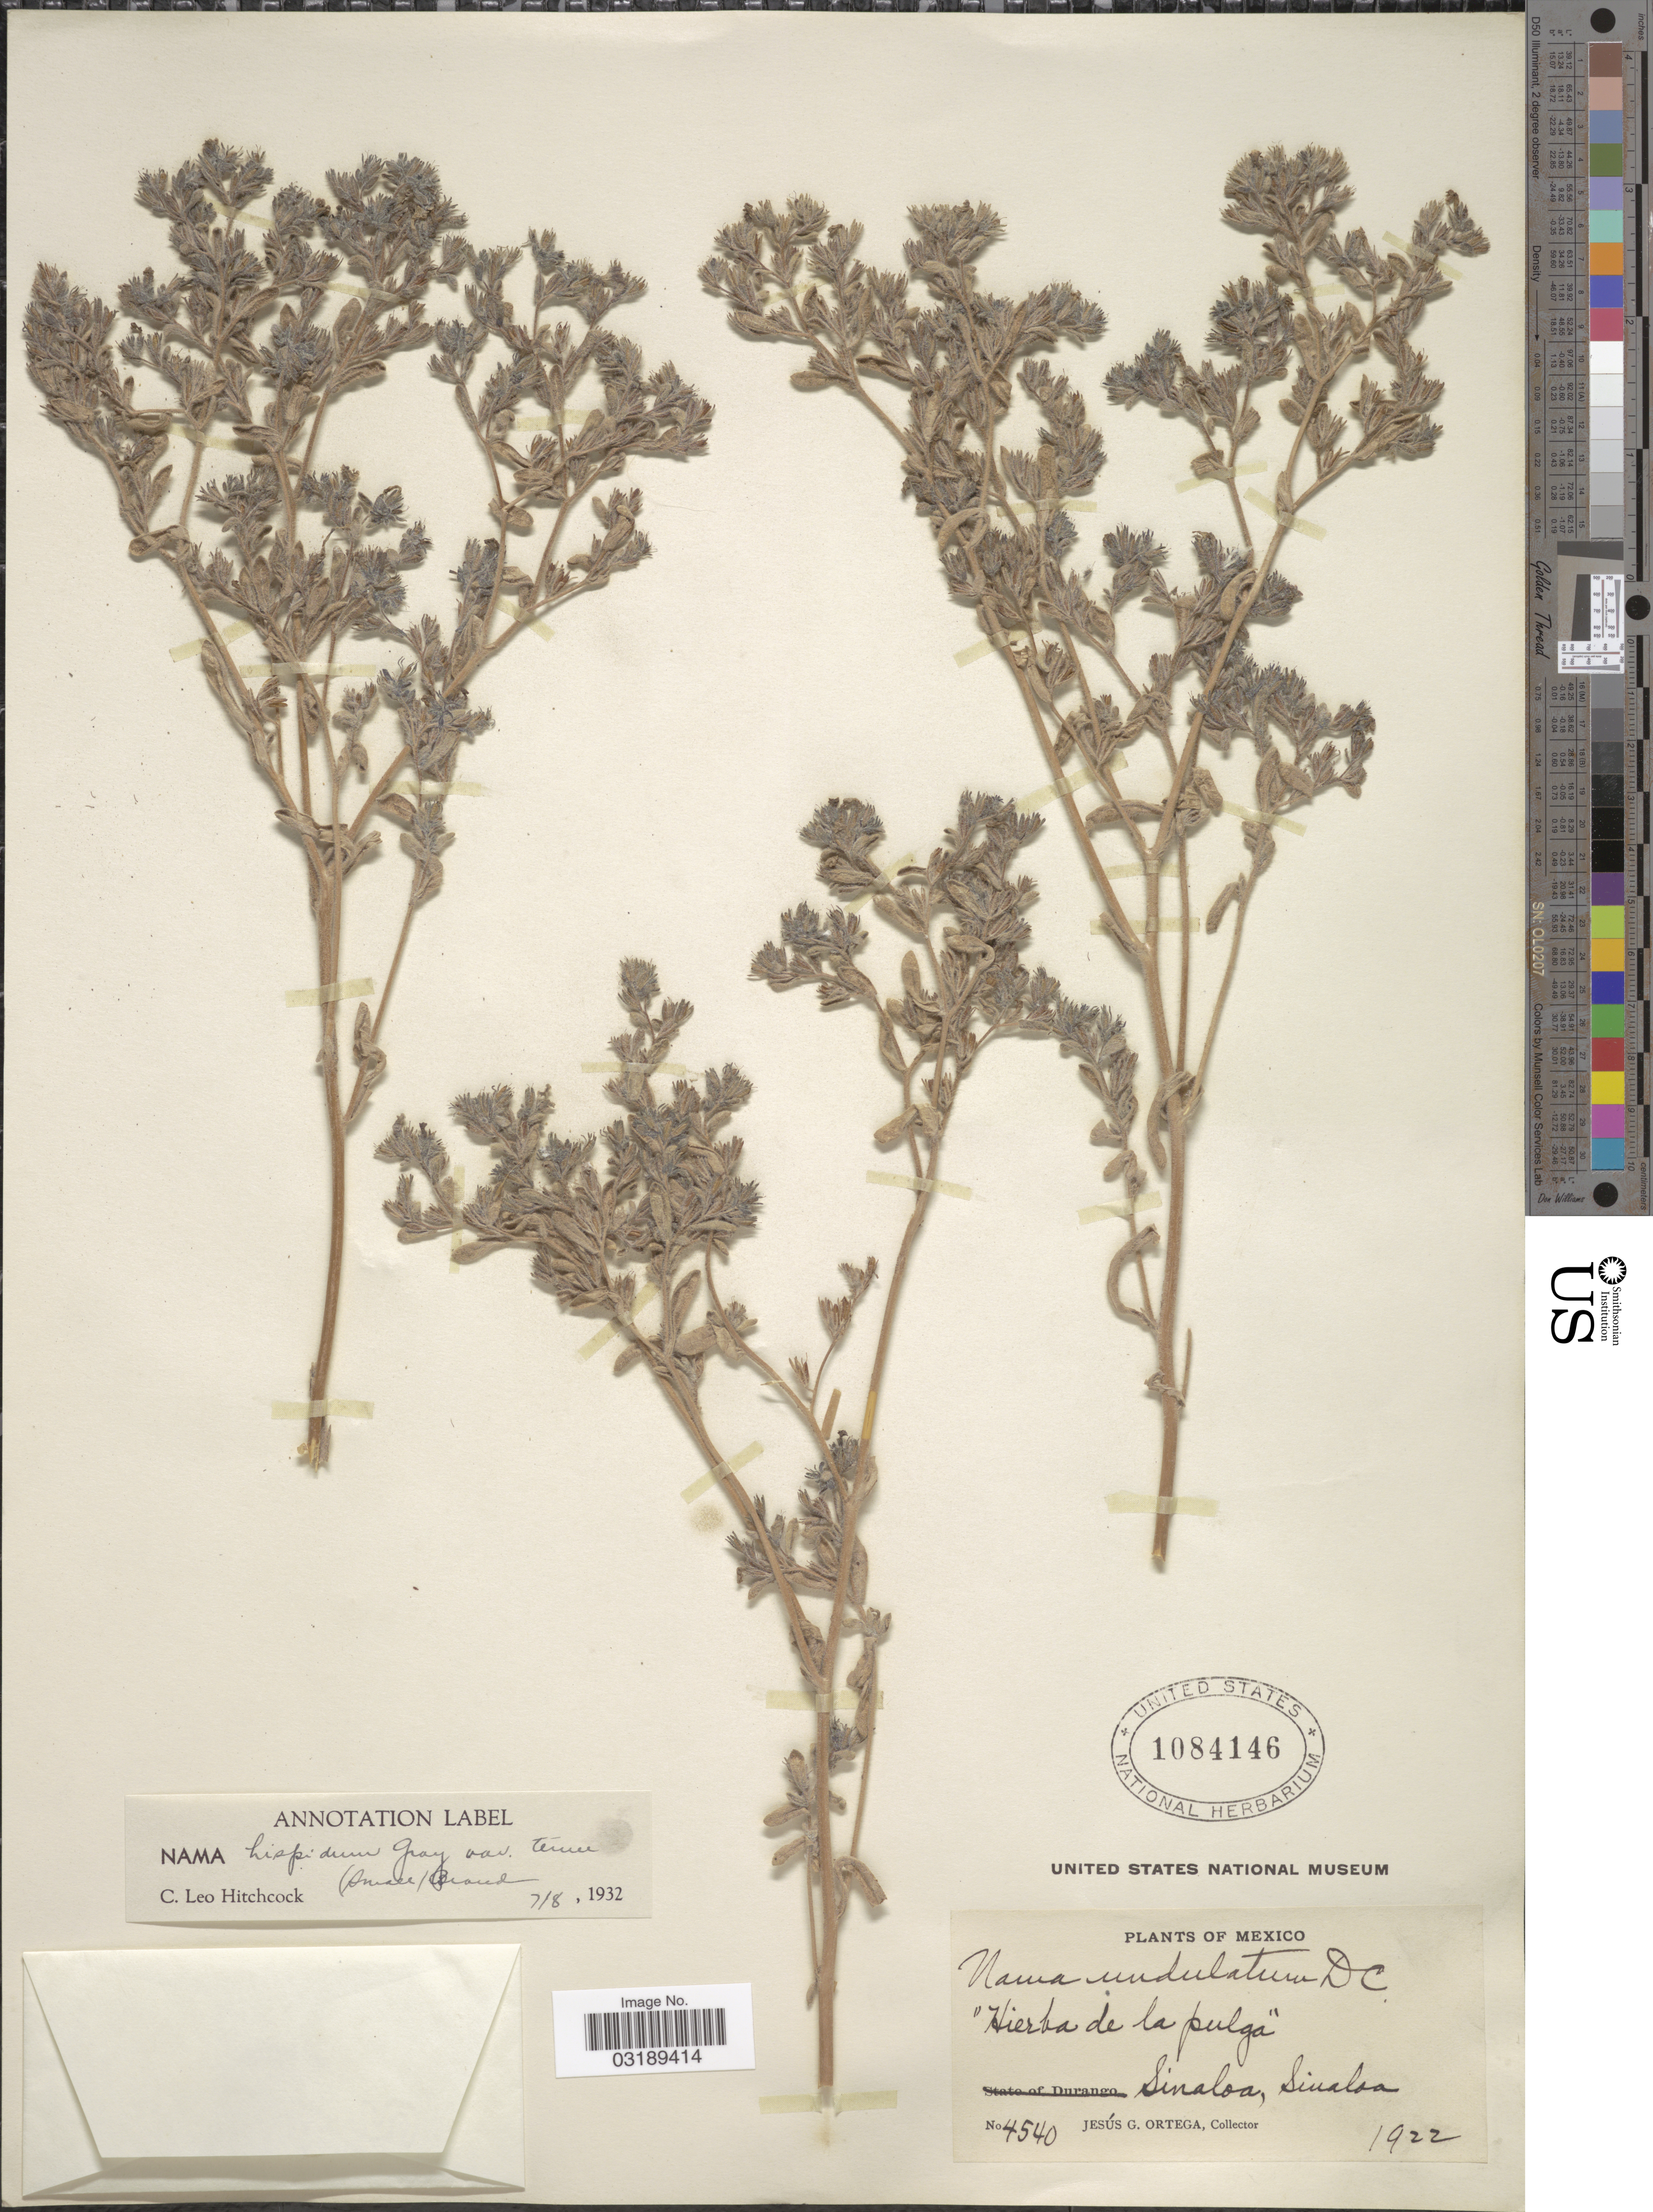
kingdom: Plantae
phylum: Tracheophyta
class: Magnoliopsida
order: Boraginales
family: Namaceae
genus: Nama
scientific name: Nama sp.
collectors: J. Ortega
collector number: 4540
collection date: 1922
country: Mexico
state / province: Sinaloa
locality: Sinaloa.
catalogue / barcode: US 1084146